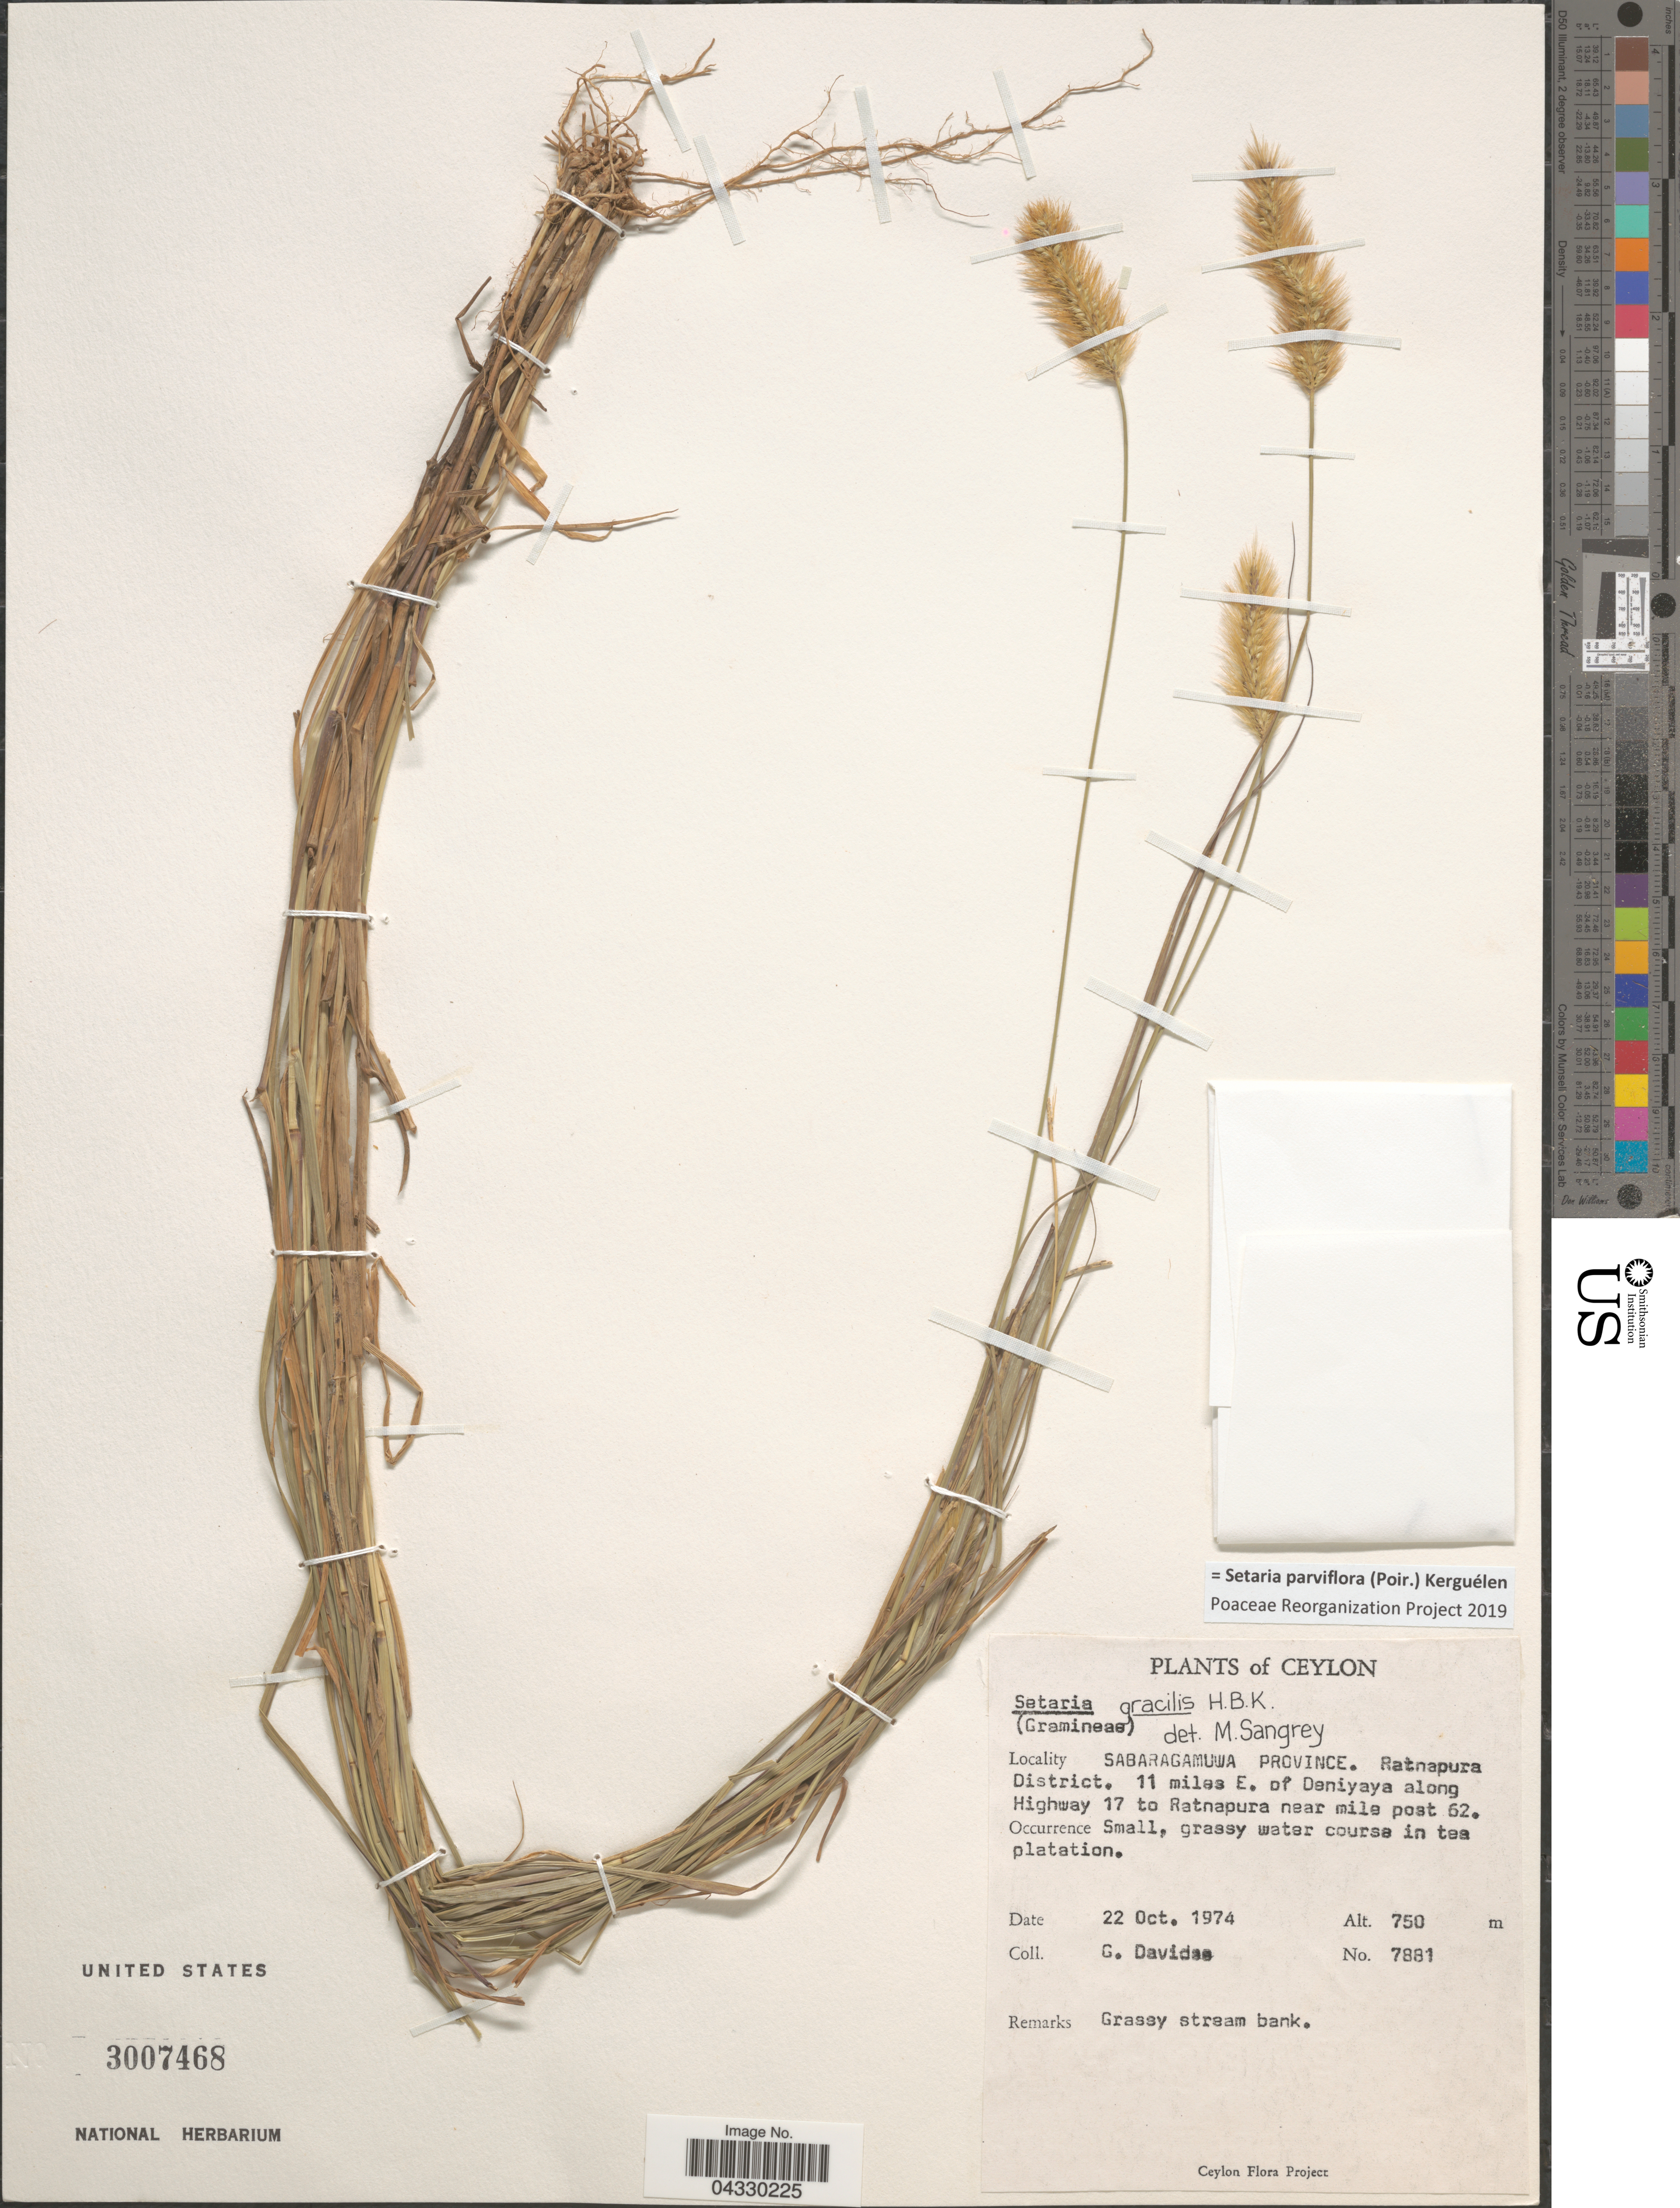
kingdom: Plantae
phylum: Tracheophyta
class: Liliopsida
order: Poales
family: Poaceae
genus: Setaria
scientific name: Setaria parviflora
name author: (Poir.) Kerguélen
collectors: G. Davidse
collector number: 7881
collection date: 1974-10-22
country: Sri Lanka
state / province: Sabaragamuwa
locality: Ceylon. Sabaragamuwa Province. Ratnapura District. 11 miles E. of Deniyaya along Highway 17 to Ratnapura near mile post 62.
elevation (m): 750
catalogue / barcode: US 3007468